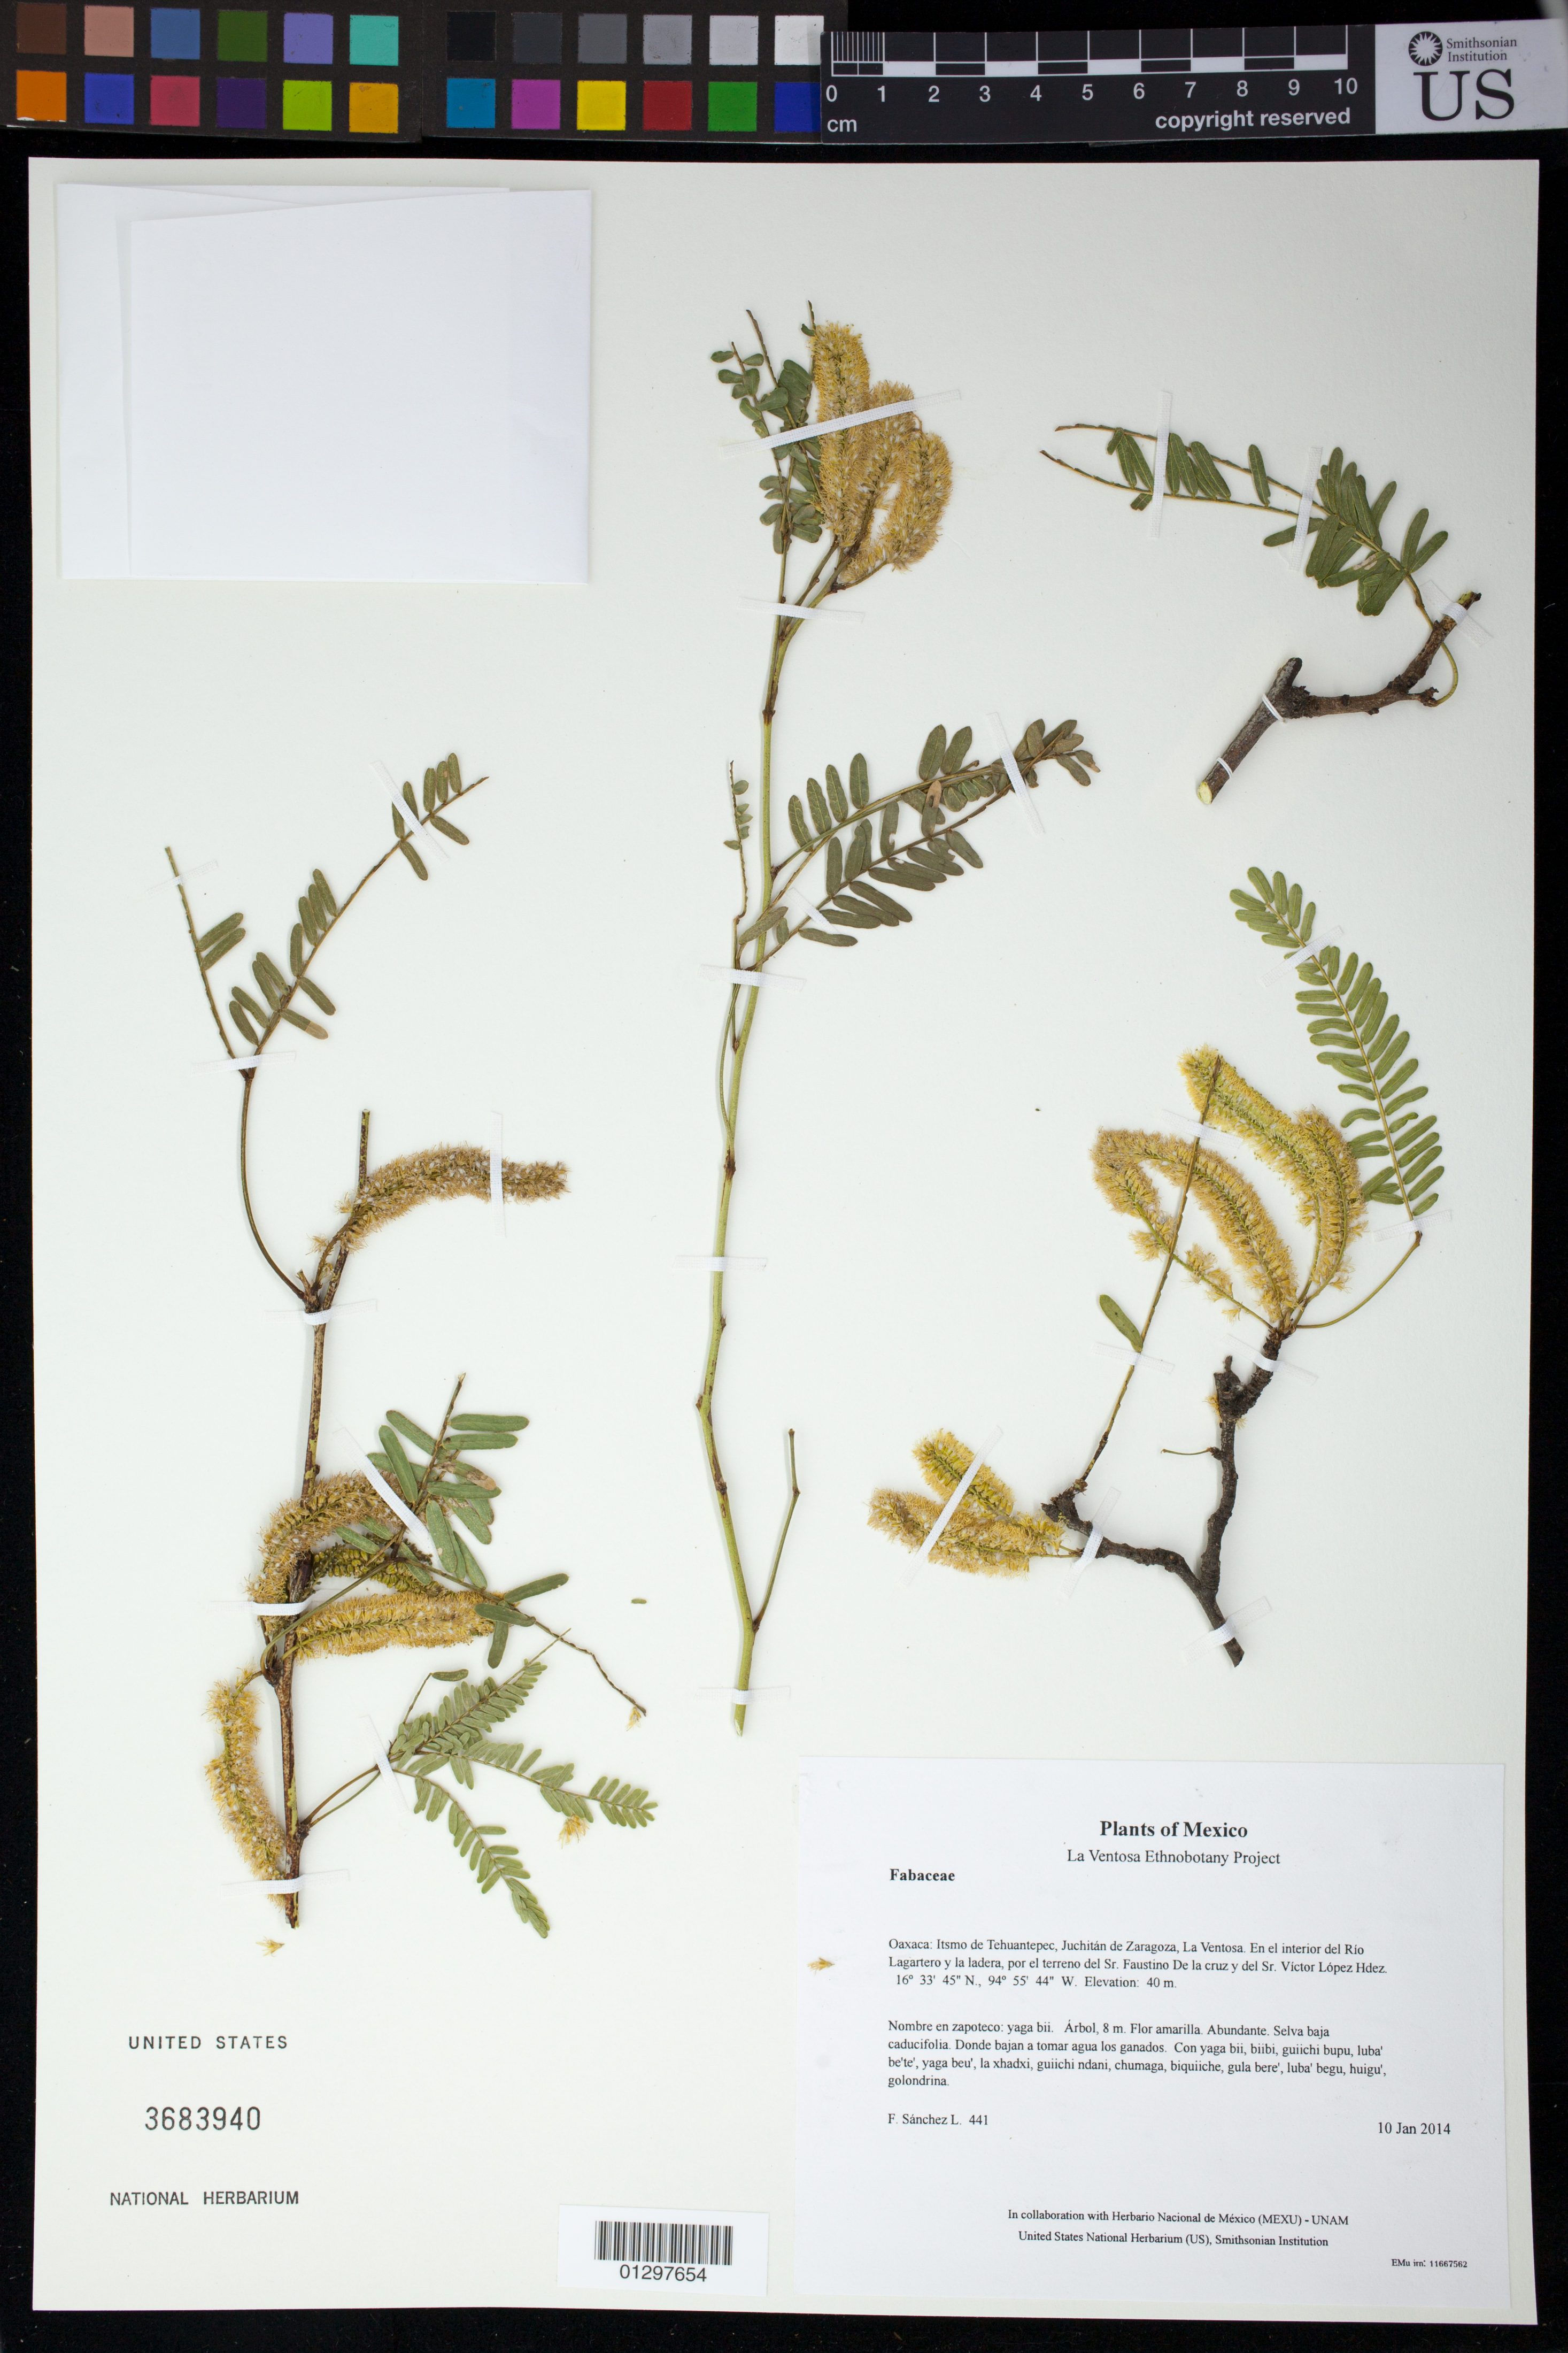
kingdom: Plantae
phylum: Tracheophyta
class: Magnoliopsida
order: Fabales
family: Fabaceae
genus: Neltuma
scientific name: Neltuma laevigata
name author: (Humb. & Bonpl. ex Willd.) Britton & Rose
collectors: F. Sánchez L.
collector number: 441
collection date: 2014-01-10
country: Mexico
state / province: Oaxaca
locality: Itsmo de Tehuantepec, Juchitán de Zaragoza, La Ventosa. En el interior del Río Lagartero y la ladera, por el terreno del Sr. Faustino De la cruz y del Sr. Víctor López Hdez.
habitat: Selva baja caducifolia. Donde bajan a tomar agua los ganados.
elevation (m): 40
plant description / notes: JEBOT, MEXU, SERO, US; Yaga. 8 m. Guie' naguchi. Stale.; mezquite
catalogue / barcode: US 3683940